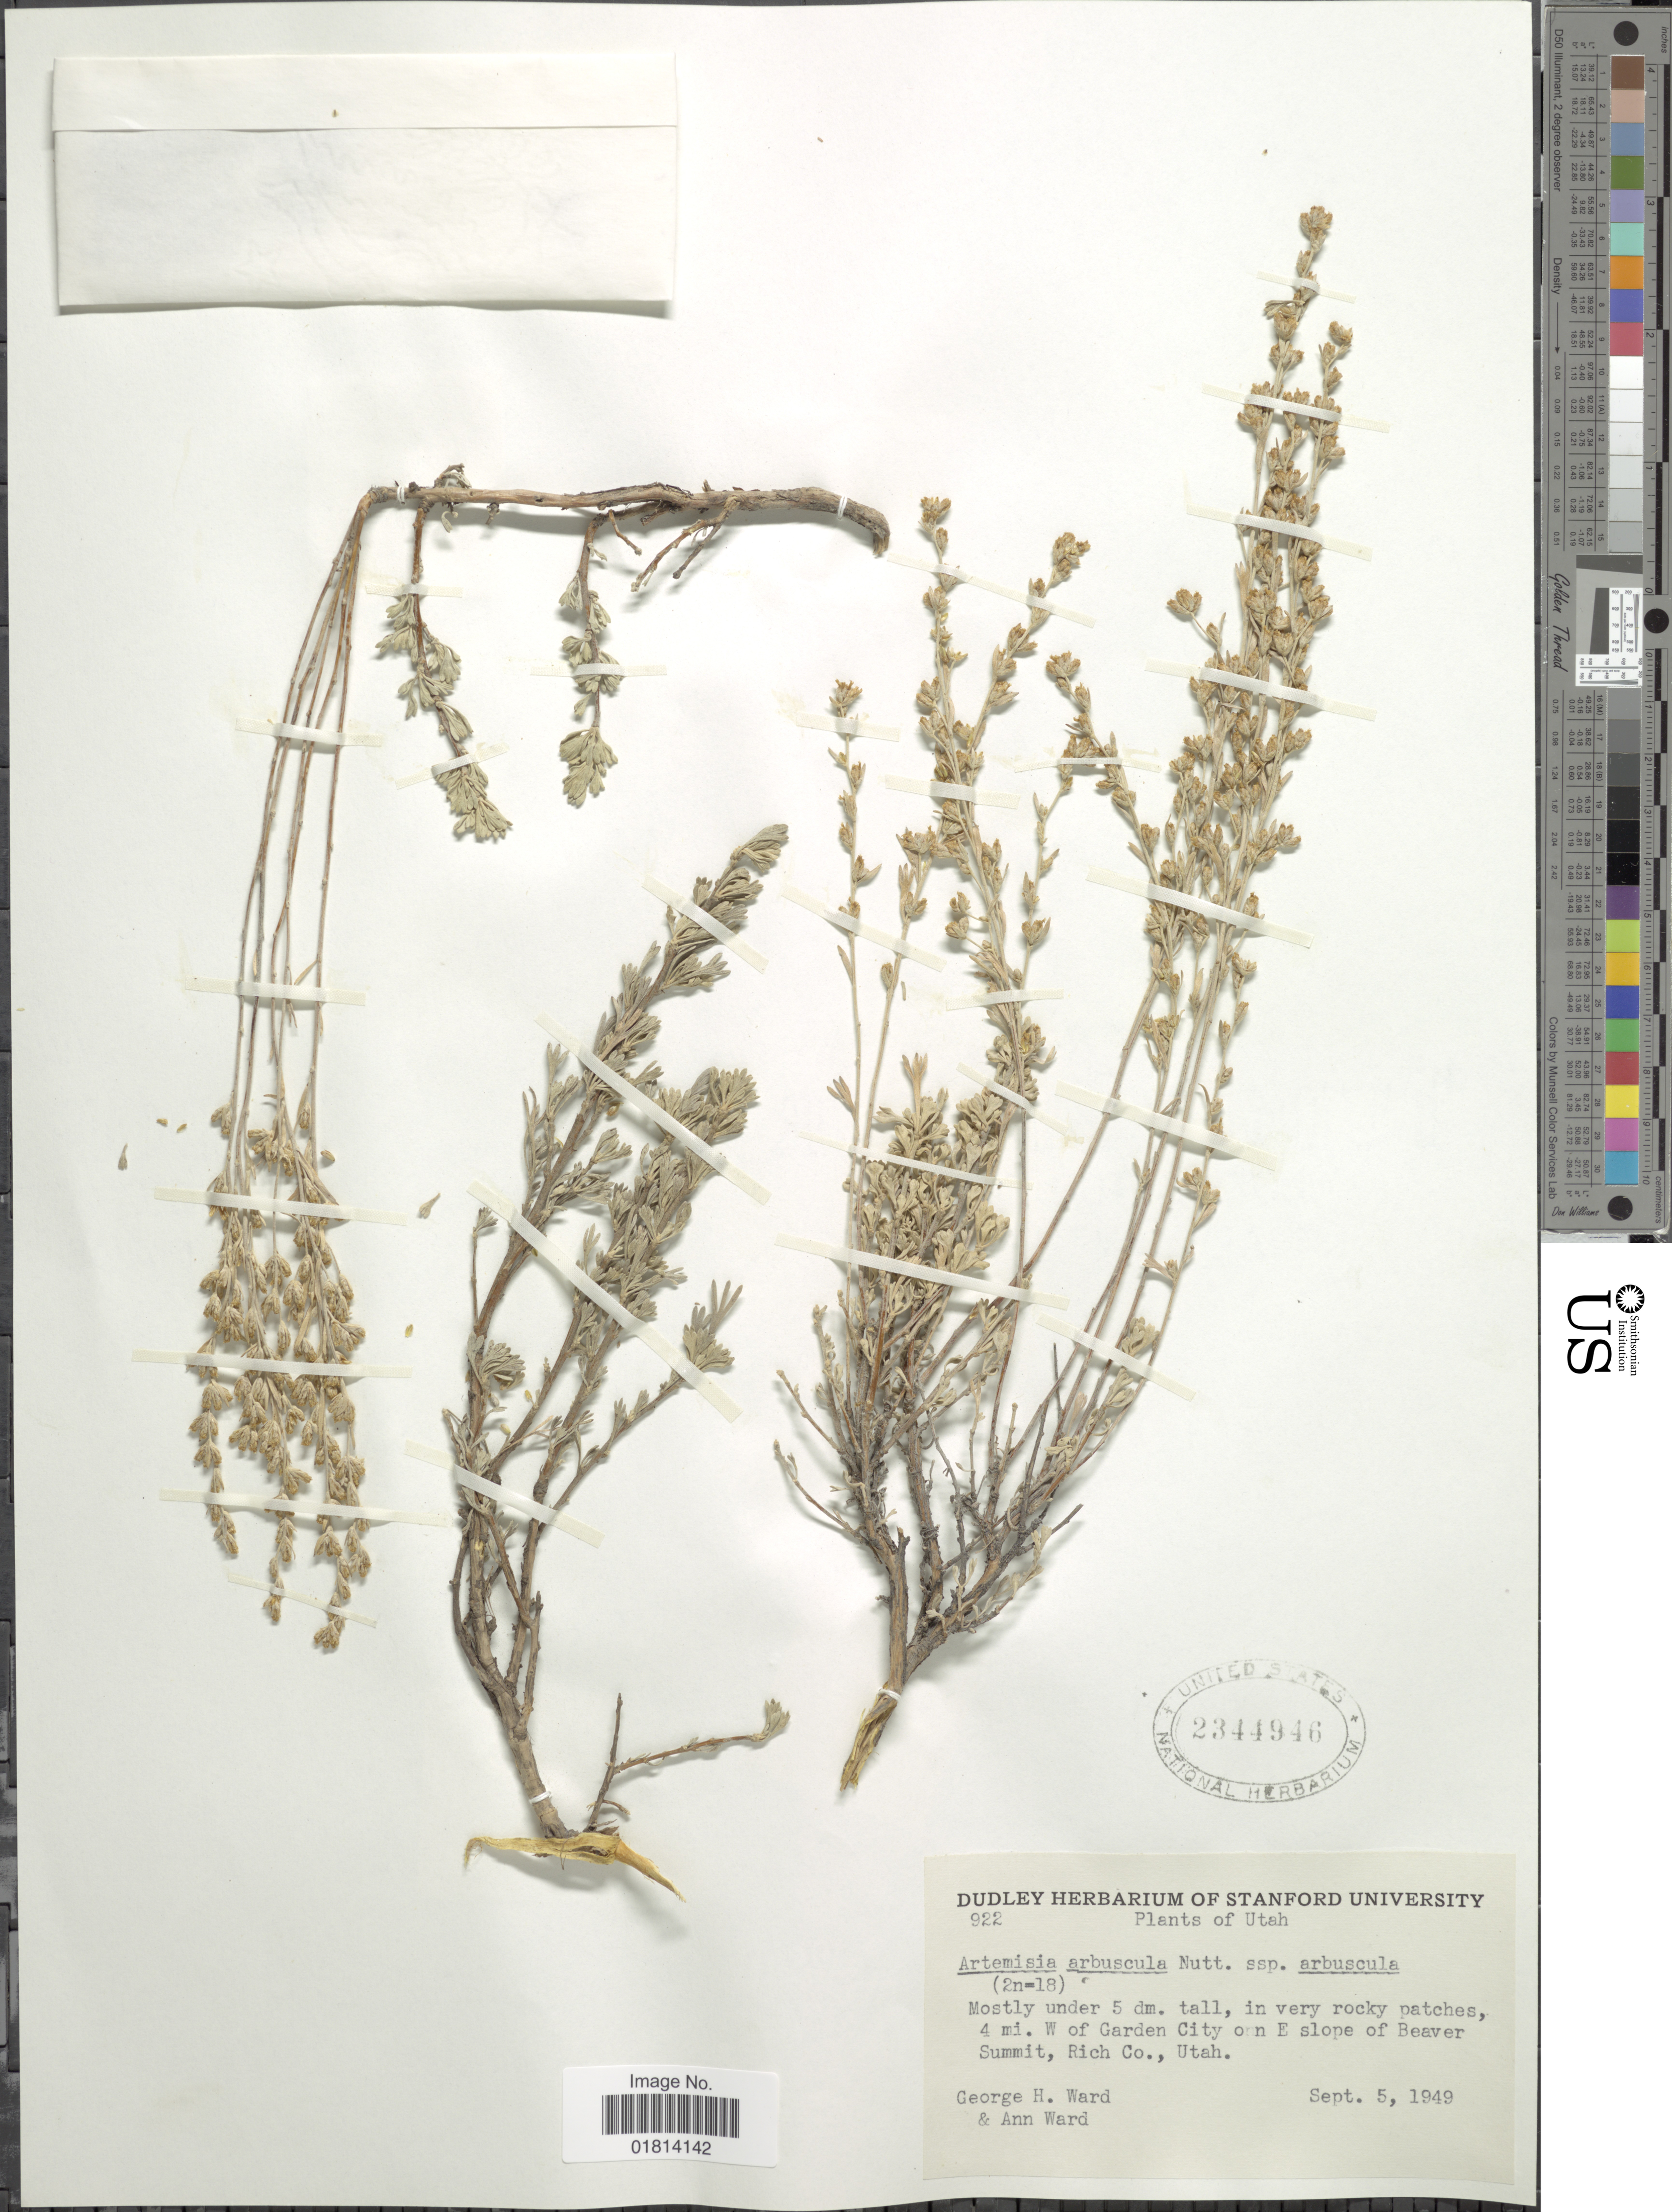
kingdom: Plantae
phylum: Tracheophyta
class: Magnoliopsida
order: Asterales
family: Asteraceae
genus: Artemisia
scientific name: Artemisia arbuscula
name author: Nutt.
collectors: G. H. Ward & A. Ward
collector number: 922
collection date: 1949-09-05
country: United States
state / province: Utah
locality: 4 mi. W of Garden City on E slope of Beaver Summit, Rich Co., Utah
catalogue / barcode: US 2344946